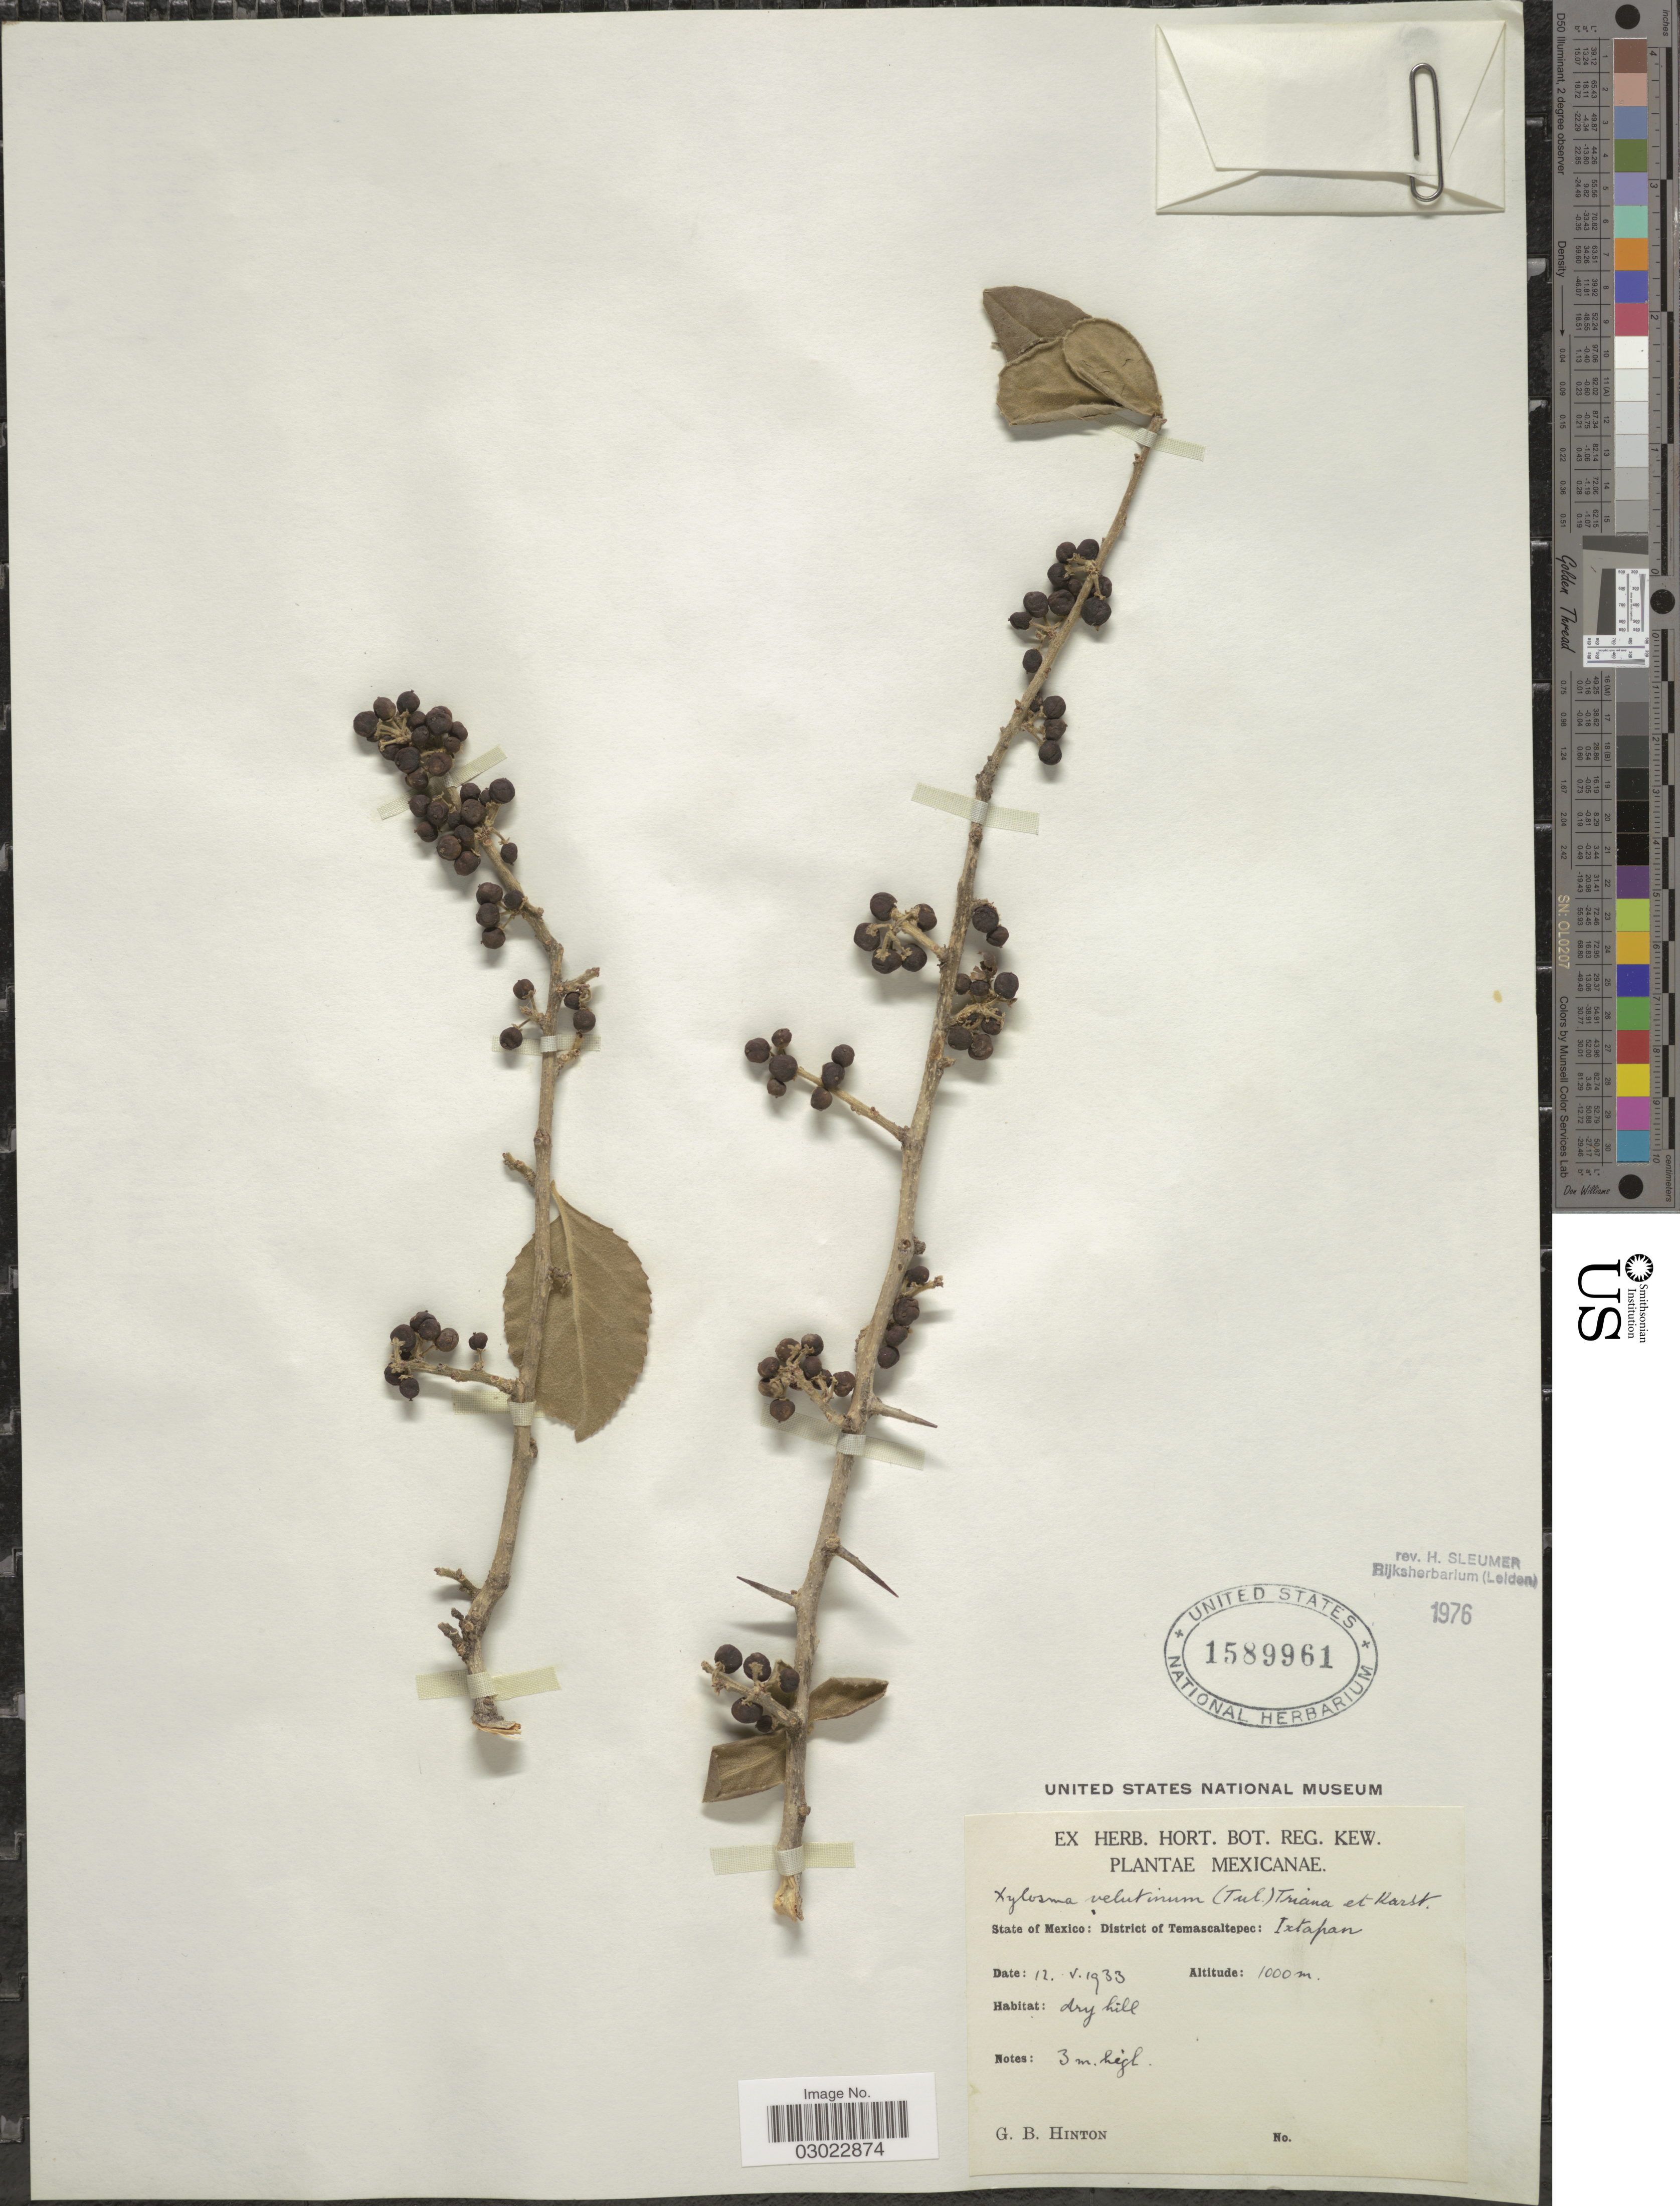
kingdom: Plantae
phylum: Tracheophyta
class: Magnoliopsida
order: Malpighiales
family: Salicaceae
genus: Xylosma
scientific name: Xylosma velutina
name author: (Tul.) Triana & Planch.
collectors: G. B. Hinton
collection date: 1933-05-12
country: Mexico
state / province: México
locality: District of Temascaltepec: Ixtapan.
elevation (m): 1000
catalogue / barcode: US 1589961